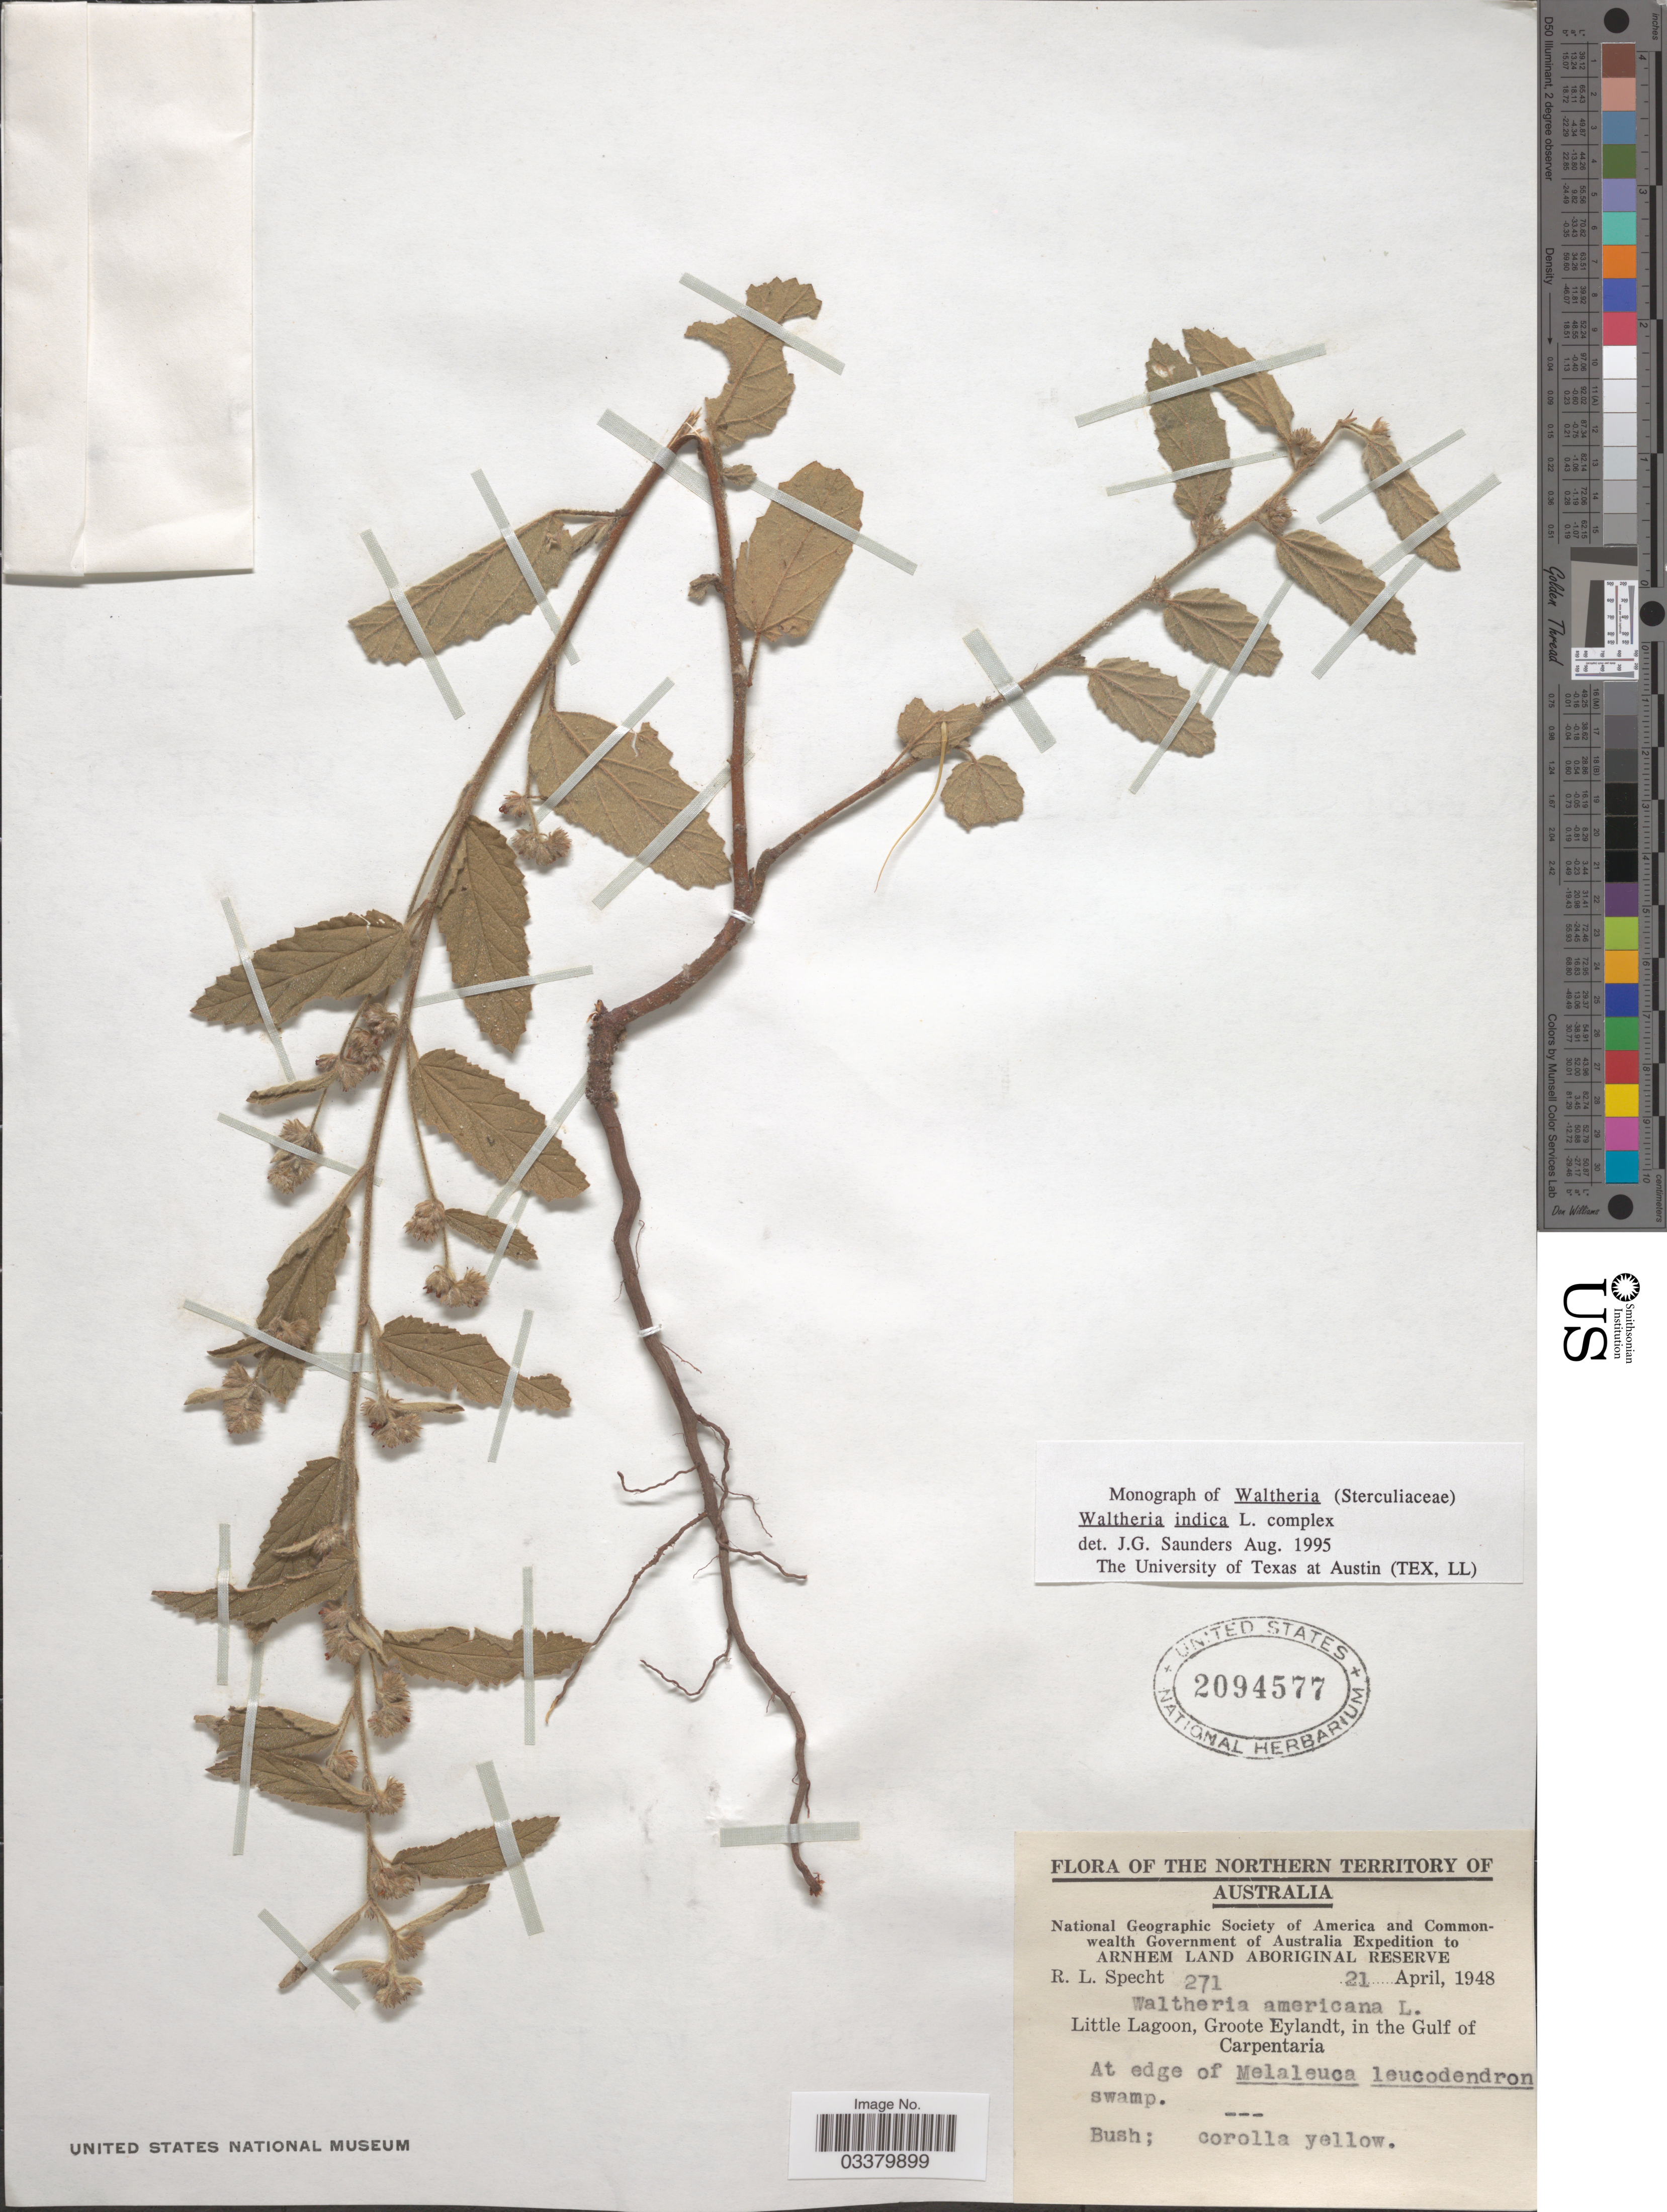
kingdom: Plantae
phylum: Tracheophyta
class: Magnoliopsida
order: Malvales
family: Malvaceae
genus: Waltheria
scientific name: Waltheria indica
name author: L.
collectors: R. L. Specht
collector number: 271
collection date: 1948-04-21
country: Australia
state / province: Northern Territory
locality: Little Lagoon, Groote Eylandt, in the Gulf of Carpentaria. Arnhem Land Aboriginal Reserve.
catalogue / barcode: US 2094577